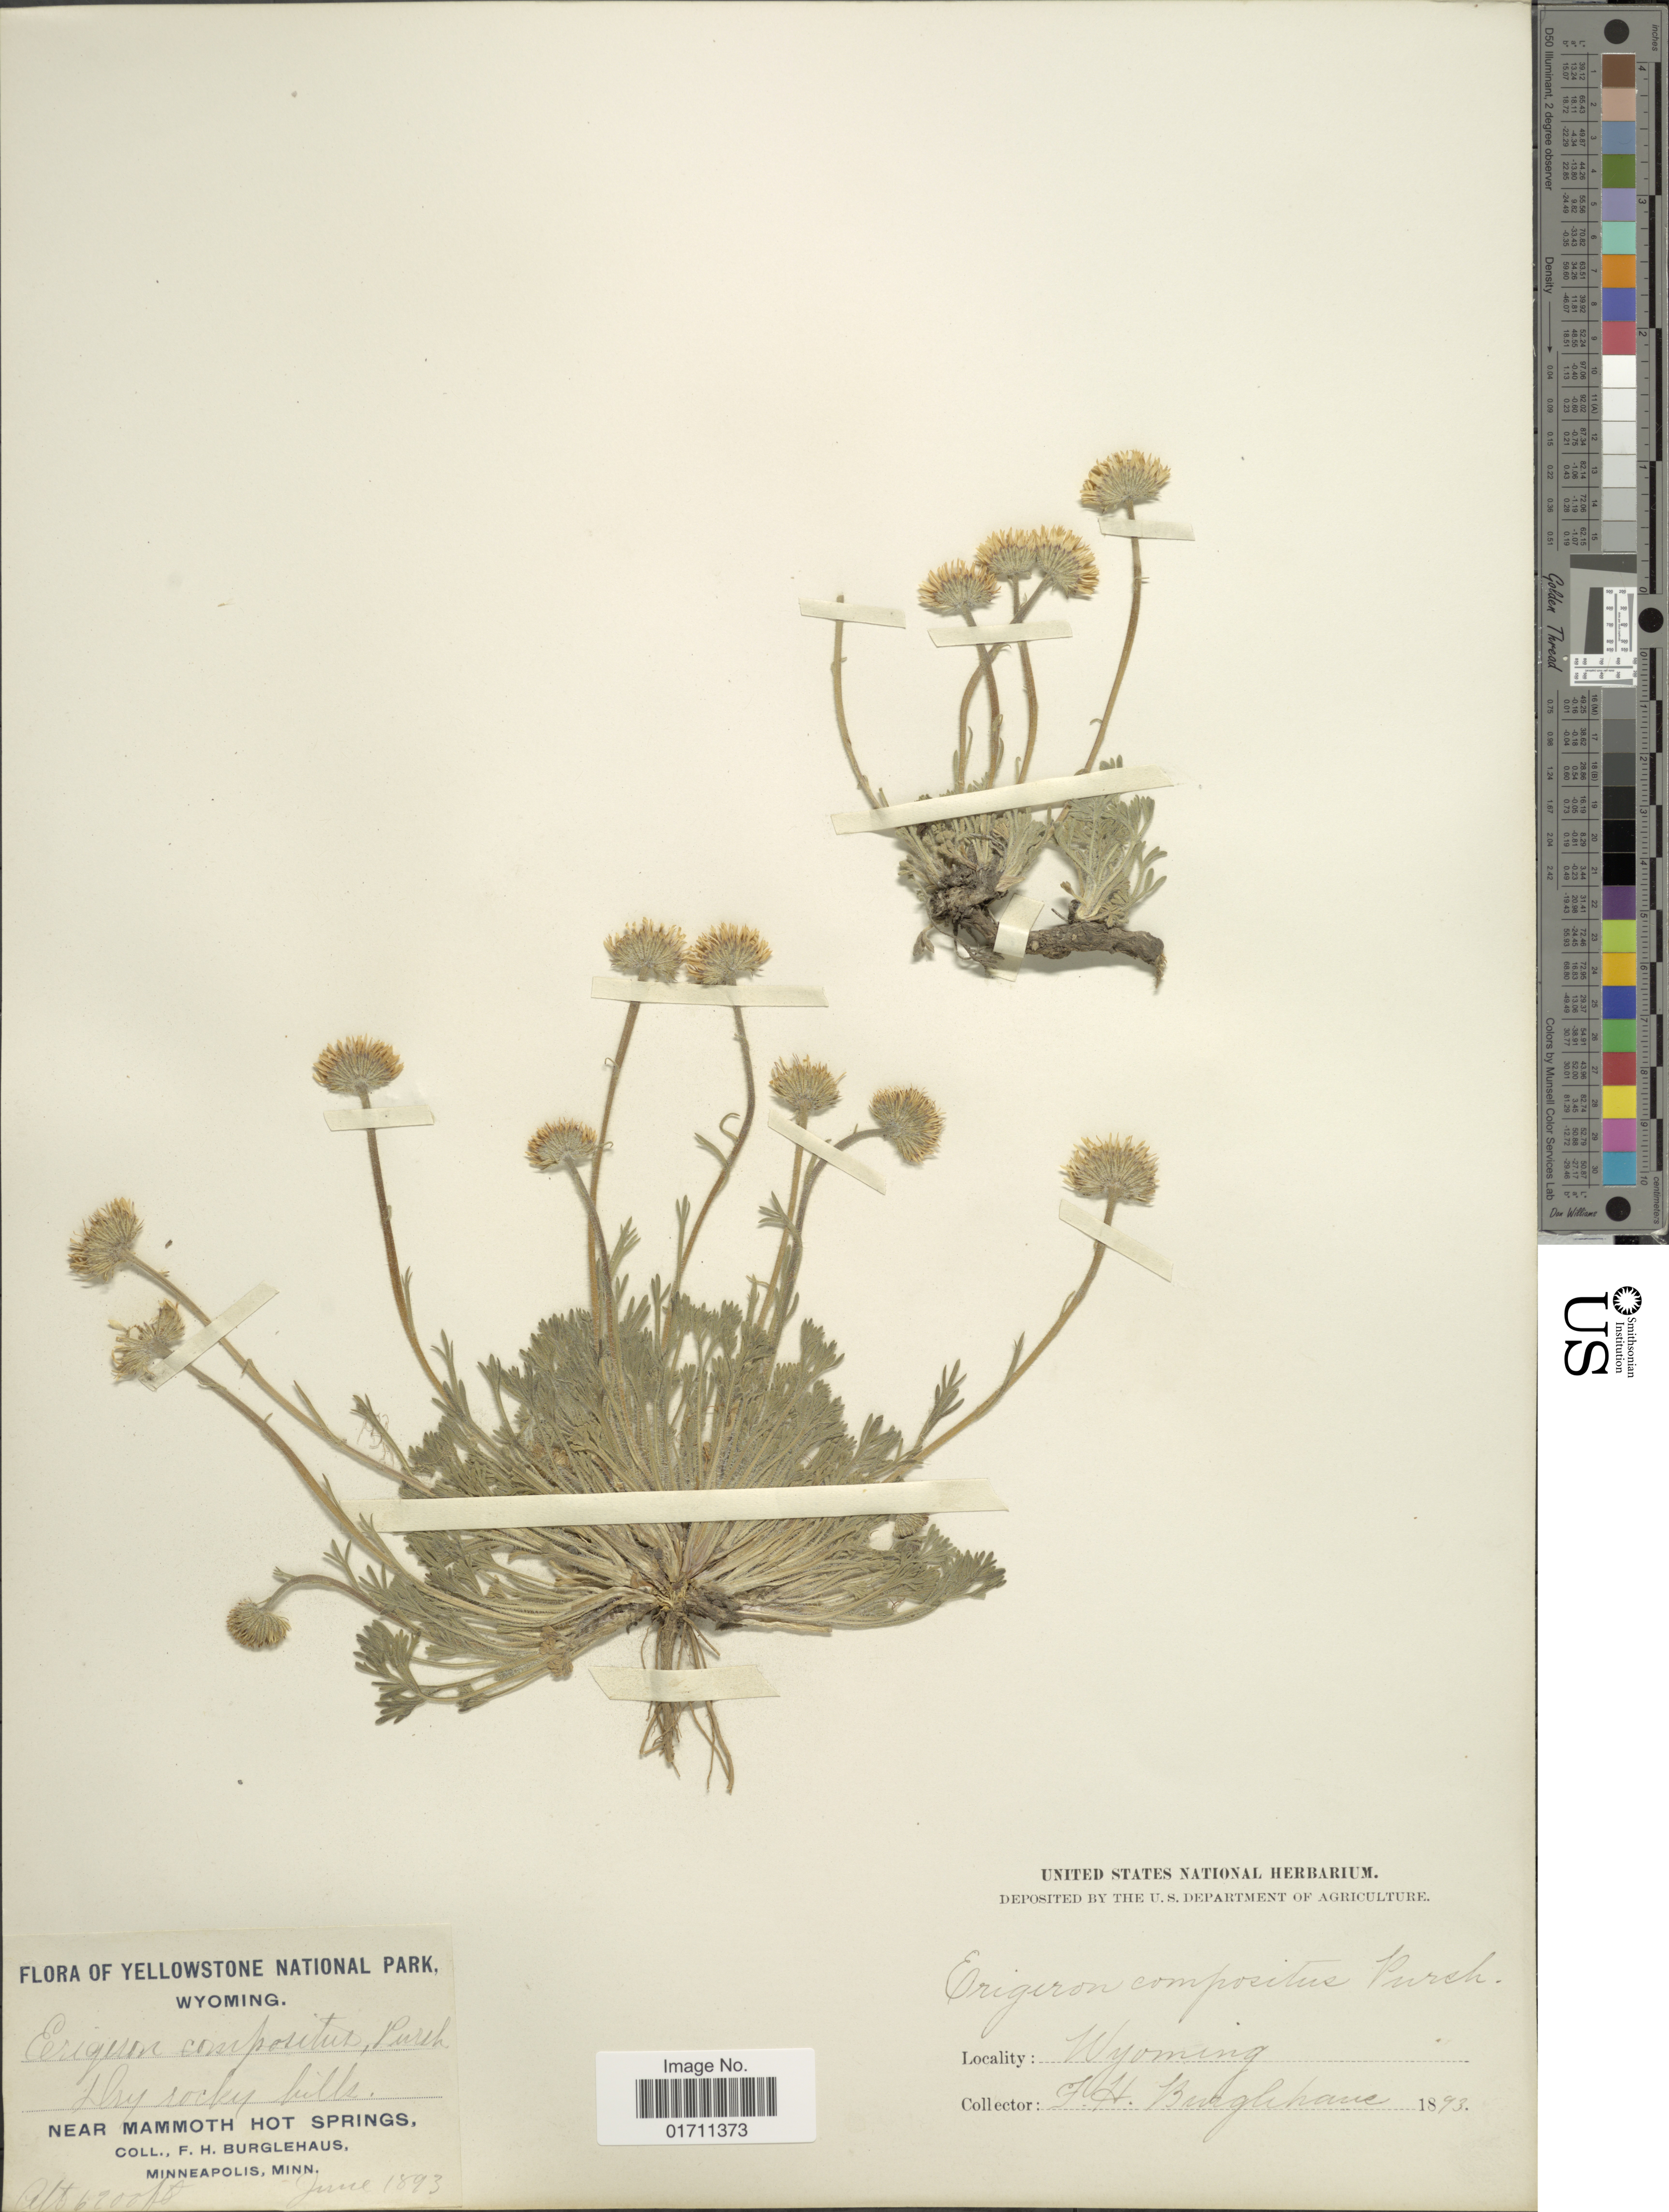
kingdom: Plantae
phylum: Tracheophyta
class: Magnoliopsida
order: Asterales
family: Asteraceae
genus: Erigeron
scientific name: Erigeron compositus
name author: Pursh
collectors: F. Burglehaus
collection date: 1893-06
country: United States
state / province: Wyoming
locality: Yellowstone National Park, Dry rocky hills, Near Mammoth Hot Springs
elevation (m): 1890